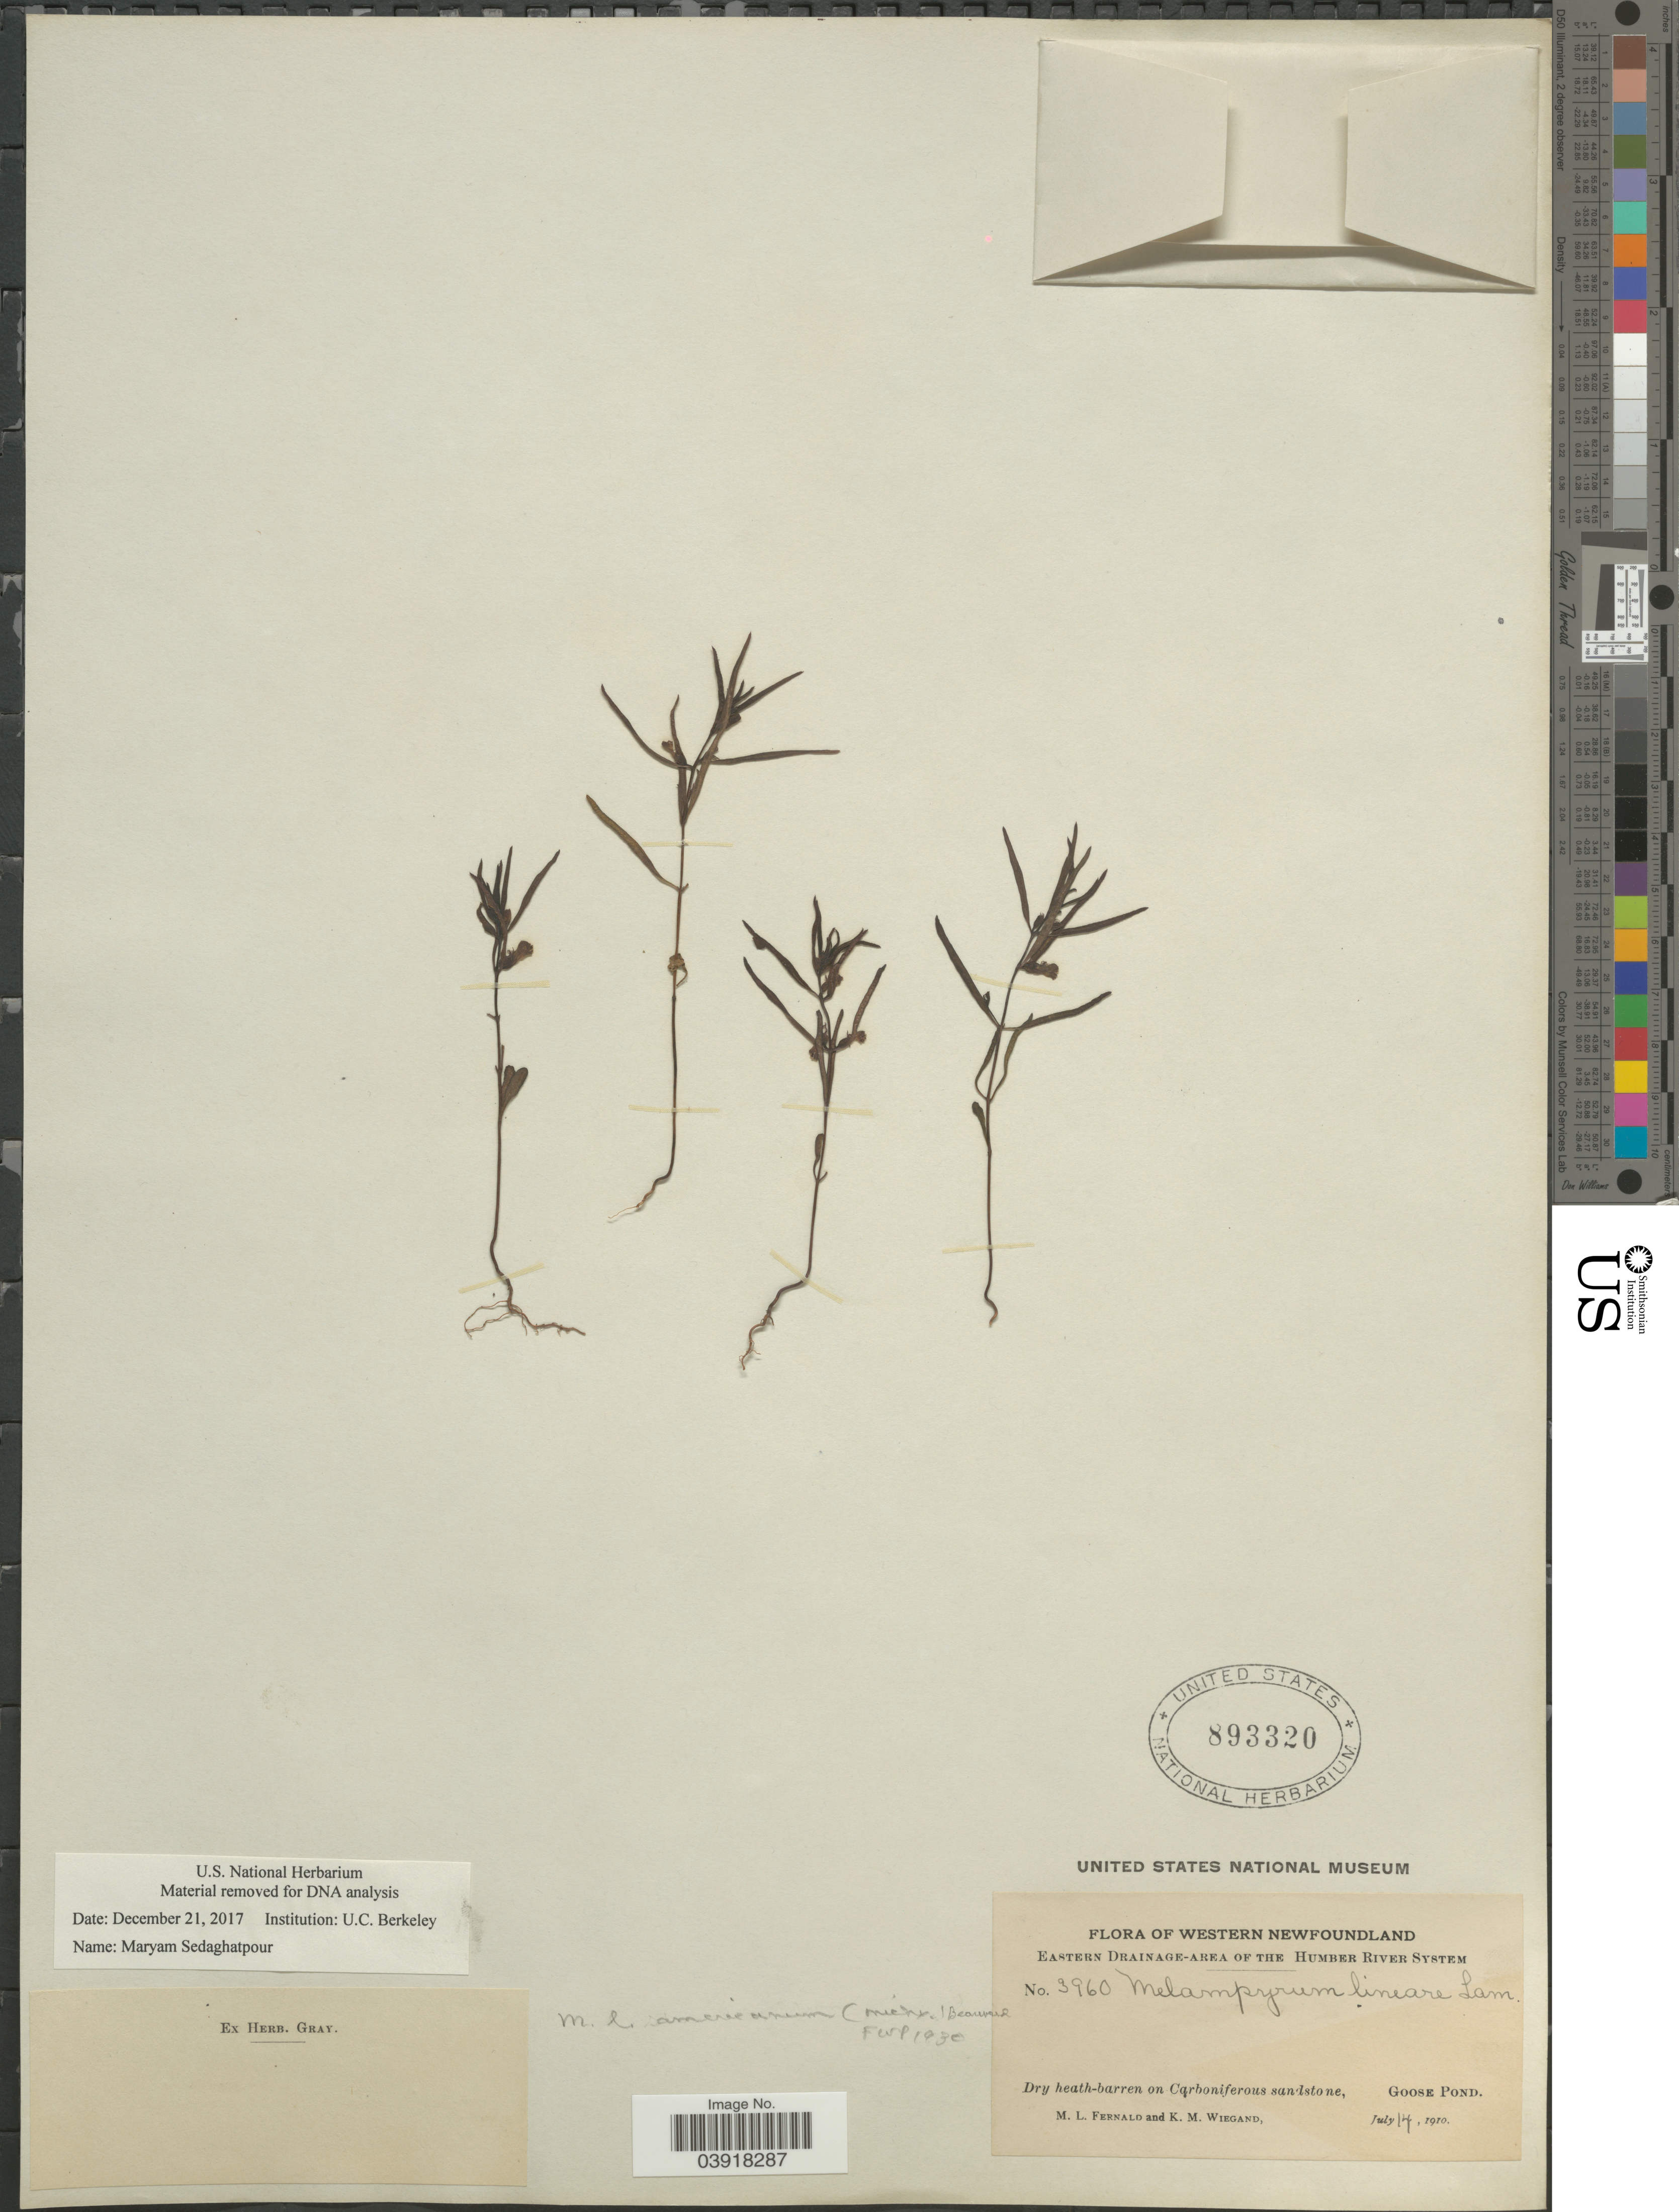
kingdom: Plantae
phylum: Tracheophyta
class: Magnoliopsida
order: Lamiales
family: Orobanchaceae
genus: Melampyrum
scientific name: Melampyrum lineare var. latifolium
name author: (Muhl.) P. Beauv.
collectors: M. L. Fernald & K. M. Wiegand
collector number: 3960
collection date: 1910-07-14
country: Canada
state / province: Newfoundland and Labrador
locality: Western Newfoundland. Eastern Drainage-area of the Humber River System. Goose Pond.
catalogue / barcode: US 893320